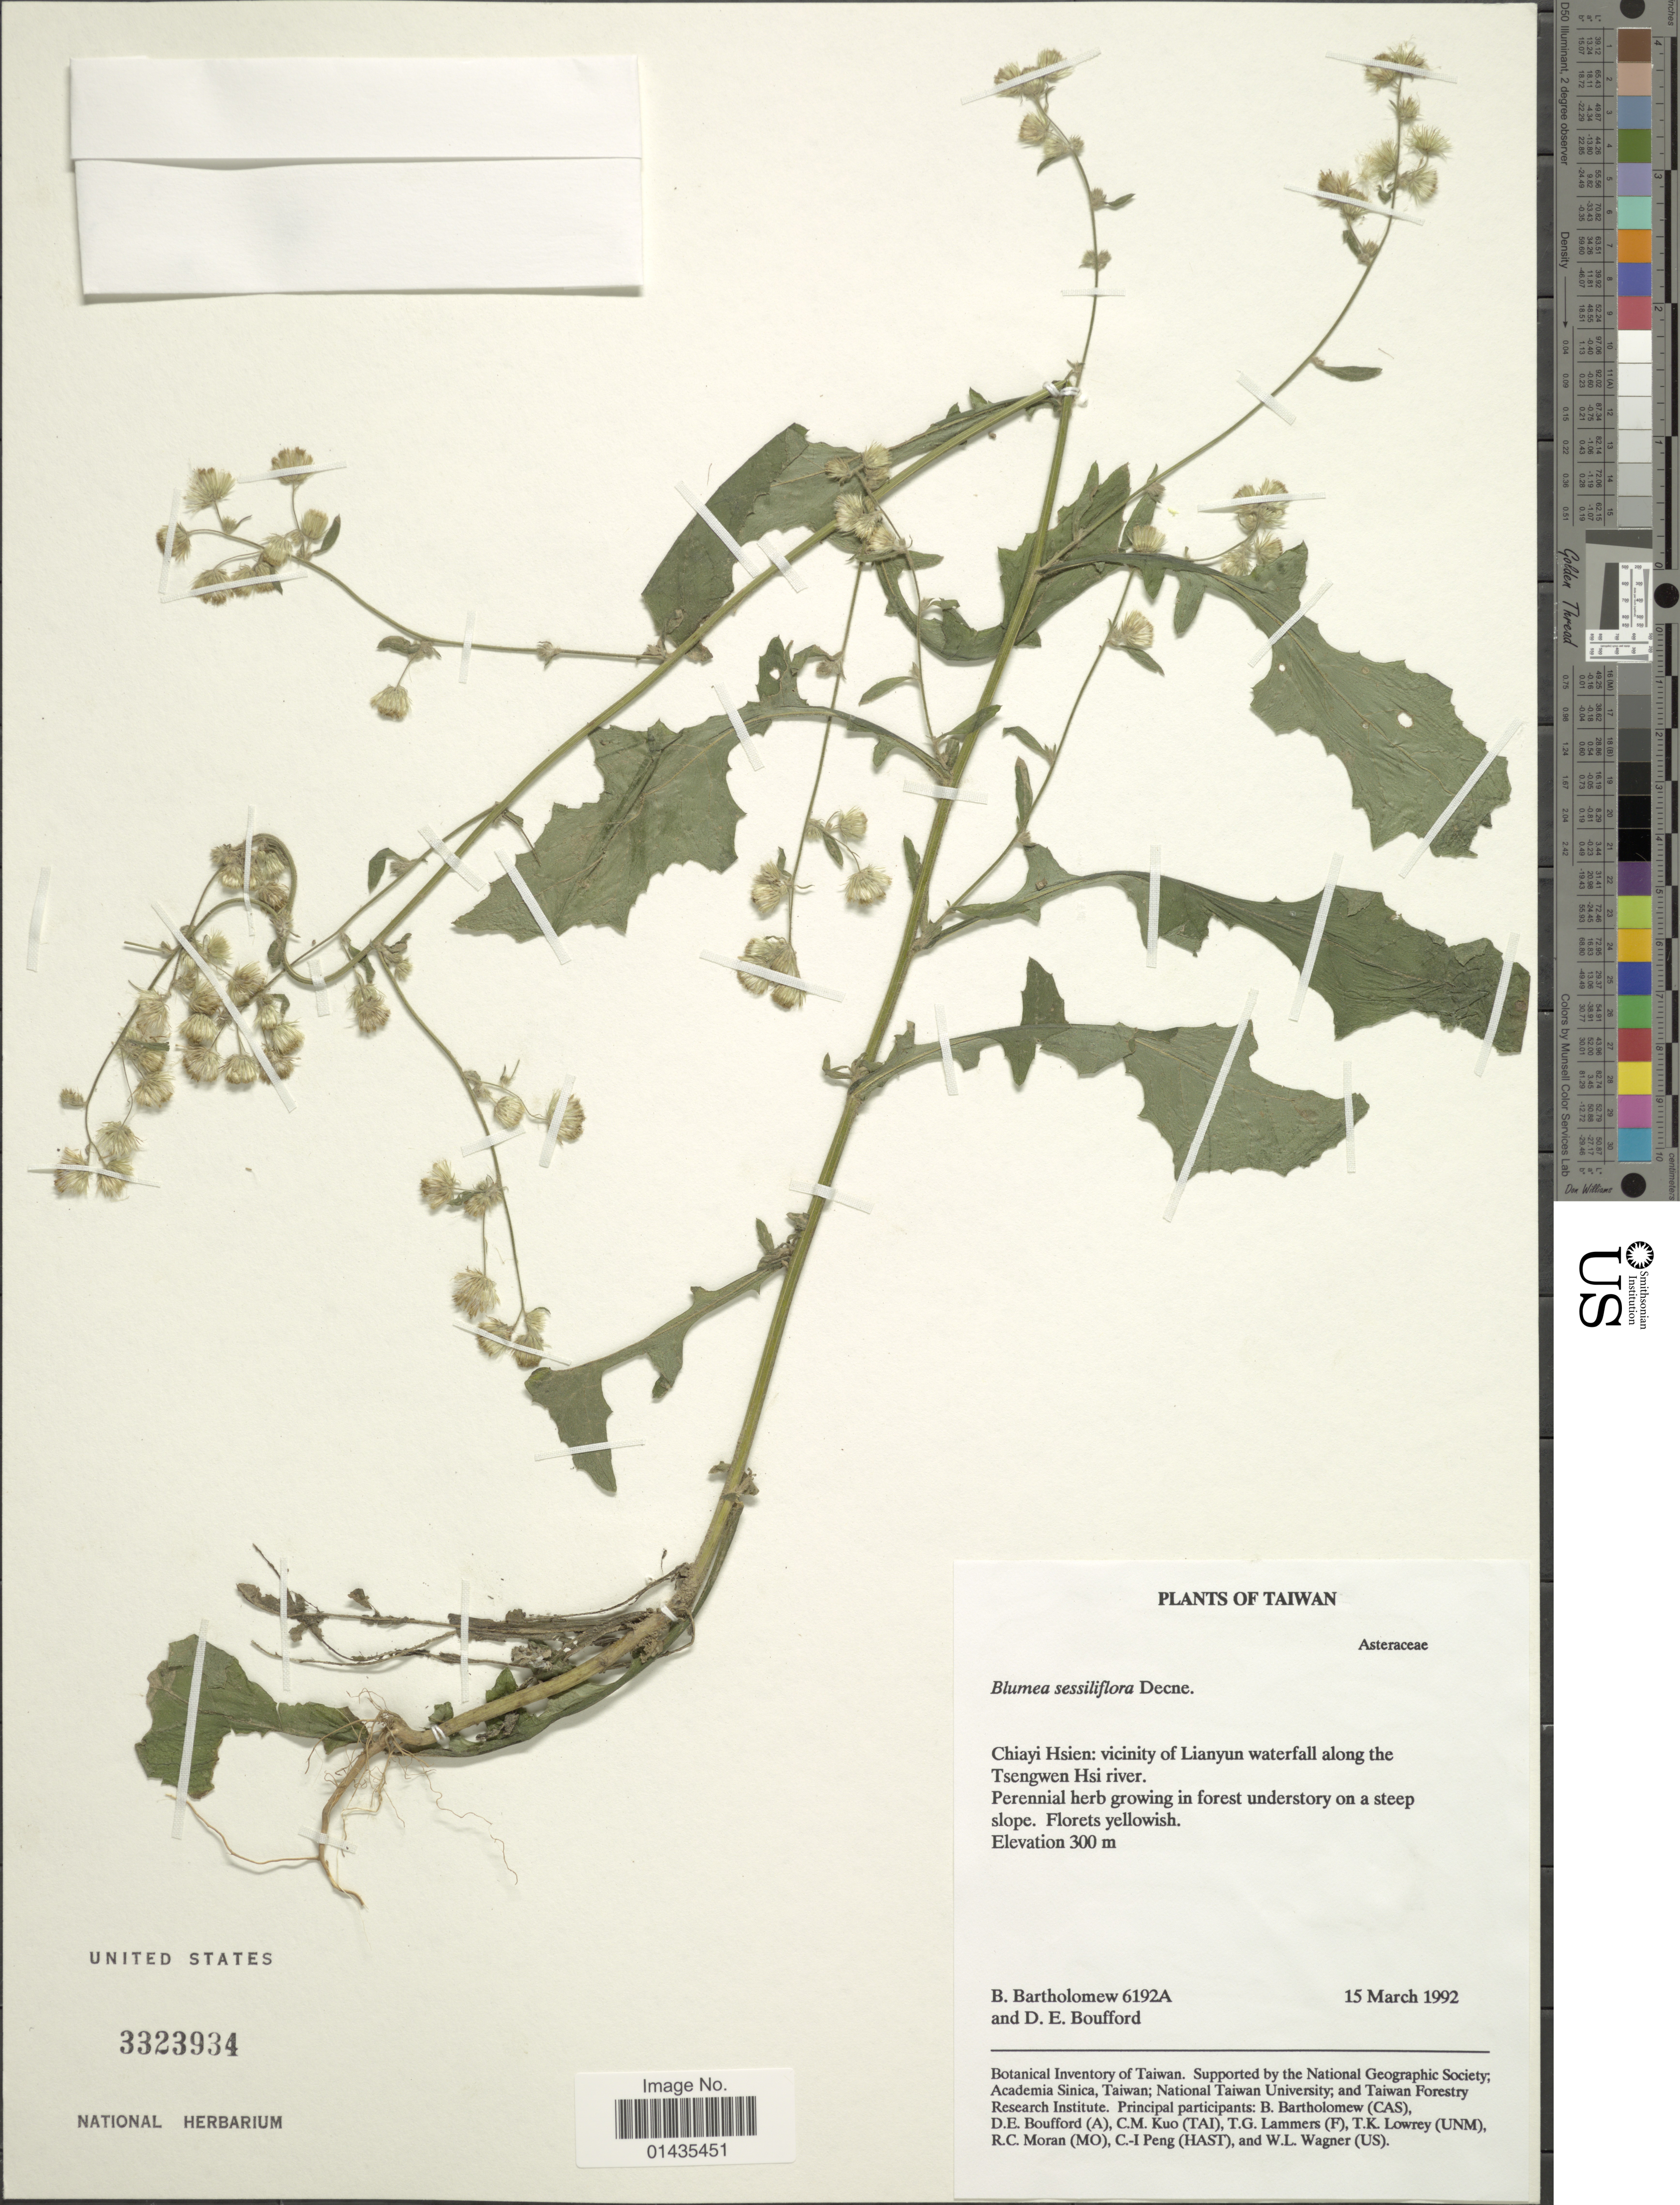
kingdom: Plantae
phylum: Tracheophyta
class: Magnoliopsida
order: Asterales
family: Asteraceae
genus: Blumea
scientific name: Blumea sessiliflora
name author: Decne.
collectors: B. Bartholomew & D. E. Boufford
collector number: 6192A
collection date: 1992-03-15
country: Taiwan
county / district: Chiayi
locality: Chiayi Hsien, vicinity of Lianyun waterfall along the Tsengwen Hsi river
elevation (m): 300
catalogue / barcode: US 3323934